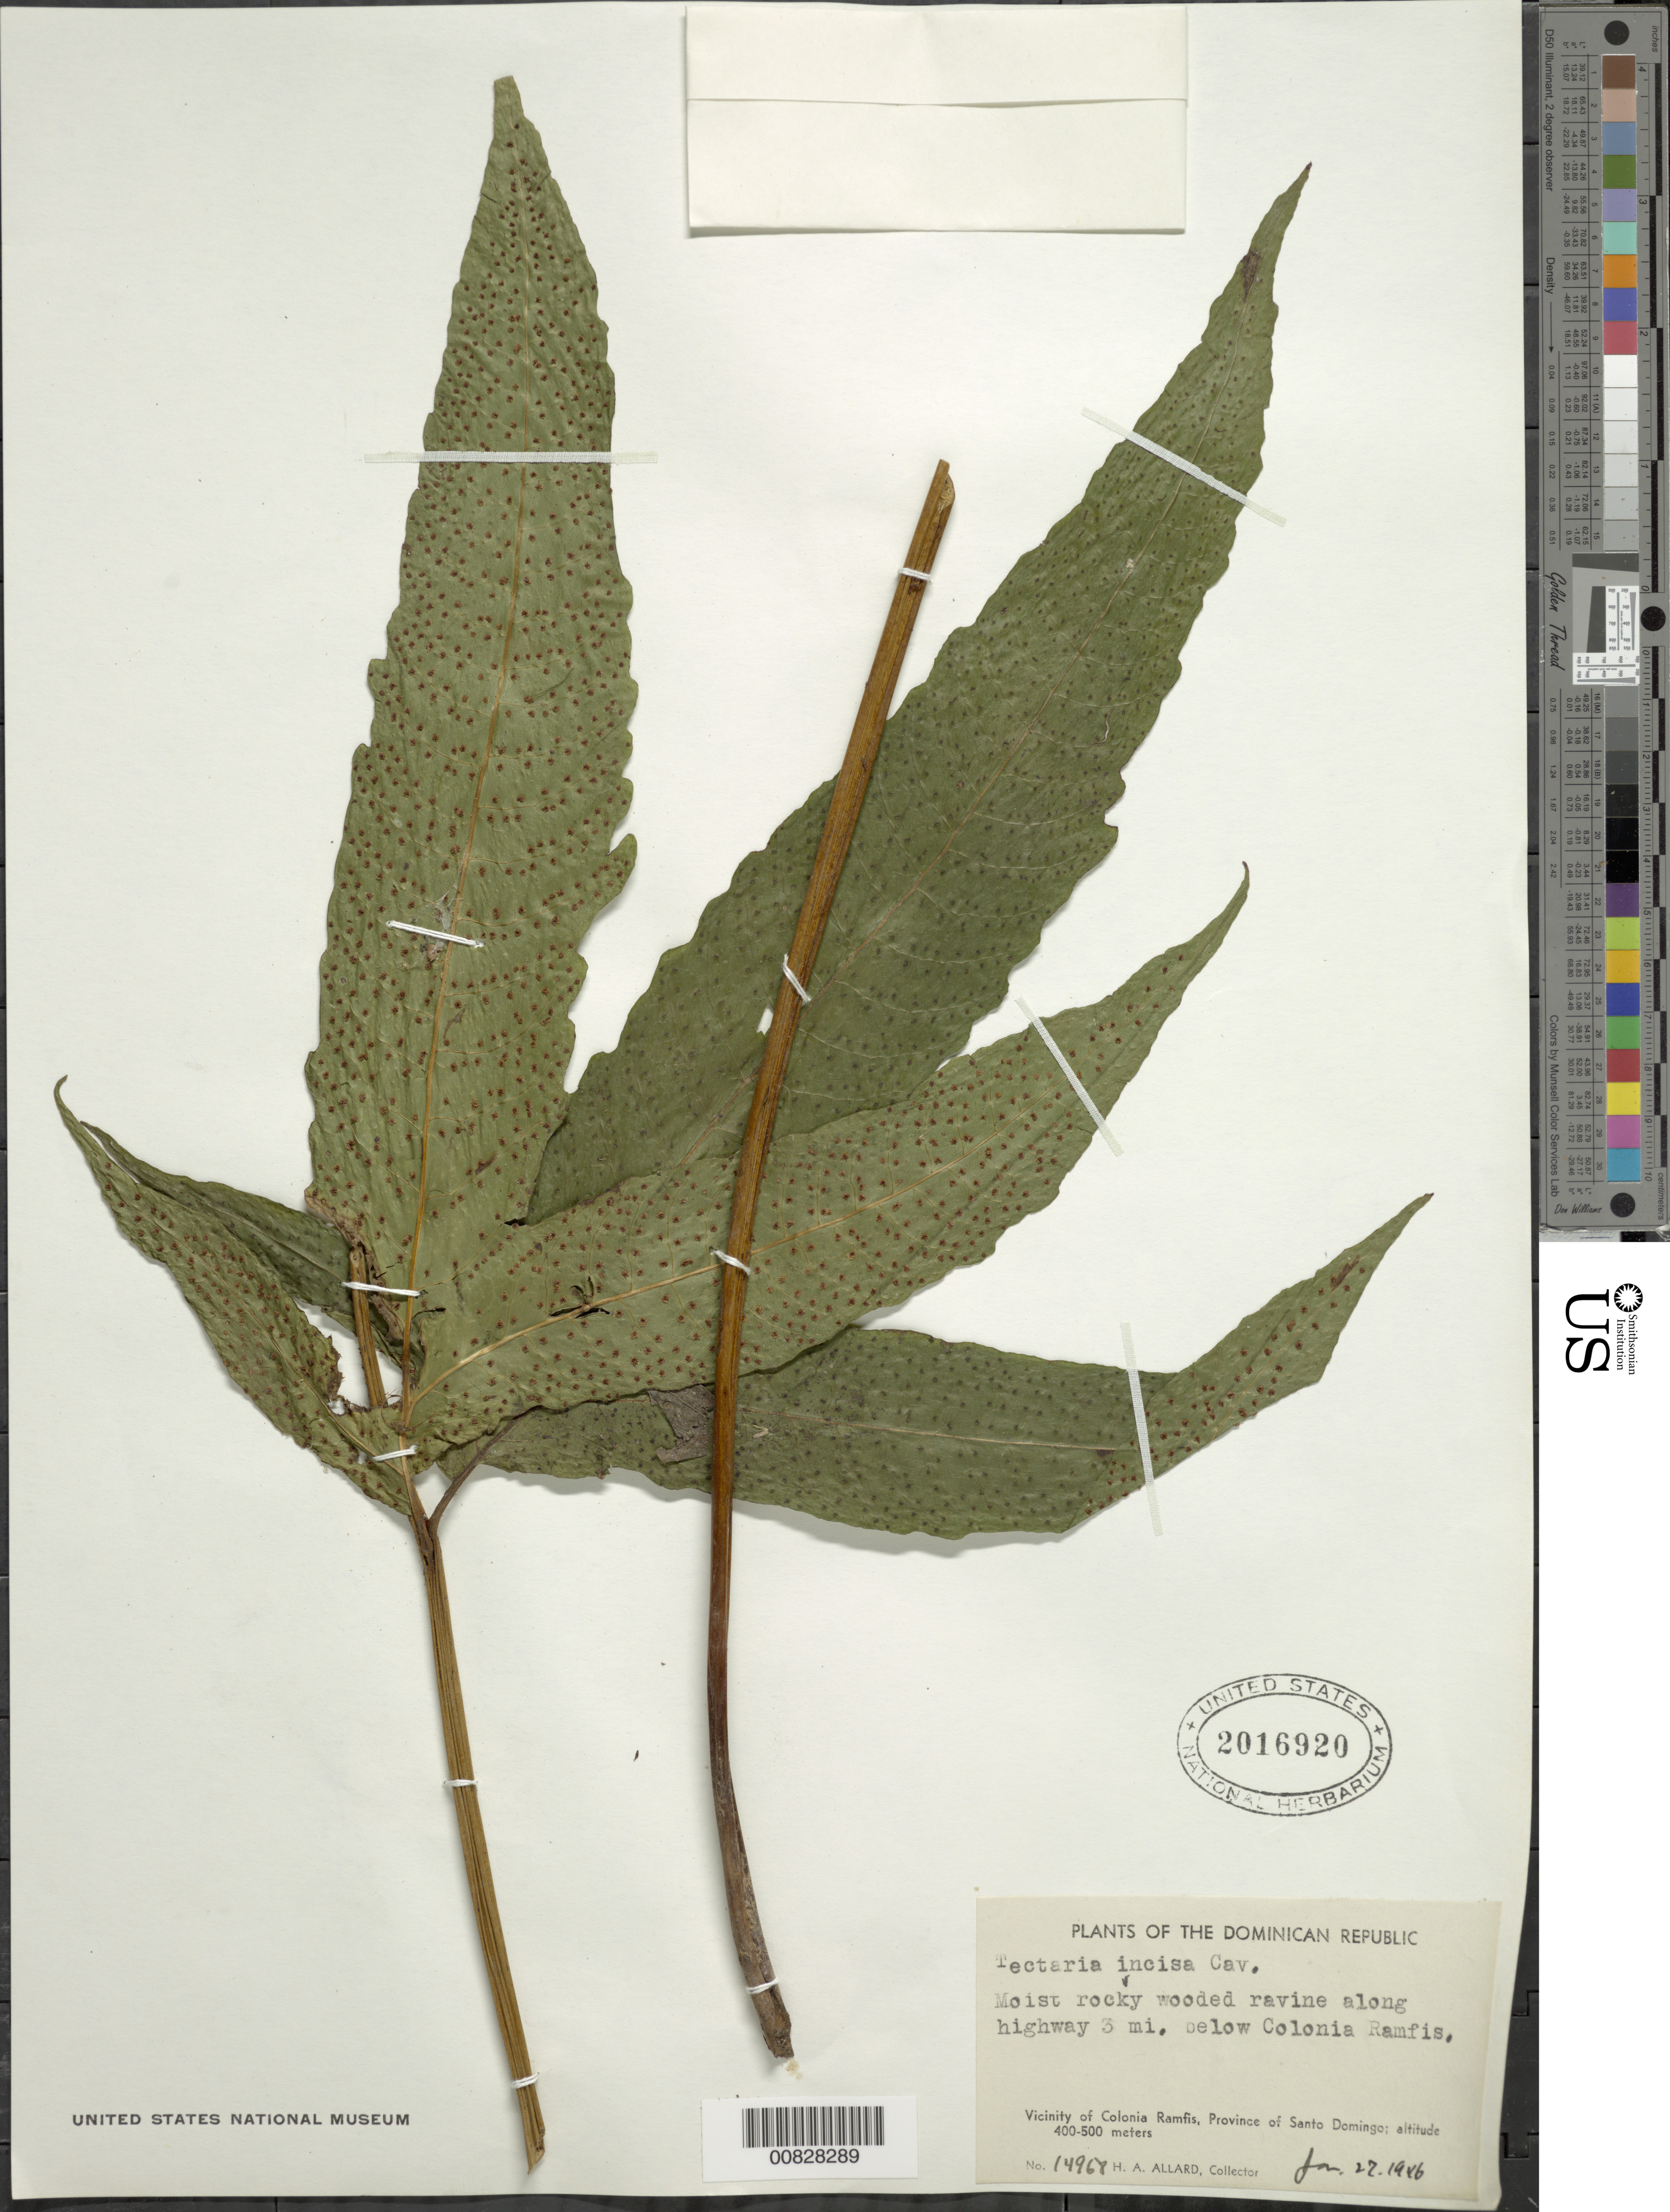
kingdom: Plantae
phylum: Tracheophyta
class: Polypodiopsida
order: Polypodiales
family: Tectariaceae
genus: Tectaria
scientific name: Tectaria incisa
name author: Cav.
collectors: H. A. Allard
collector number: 14968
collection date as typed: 27 Jan 1946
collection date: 1946-01-27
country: Dominican Republic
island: Hispaniola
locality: Colonia Ramfis, 3 miles below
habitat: Moist rocky wooded ravine along highway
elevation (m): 400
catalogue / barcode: US 2016920